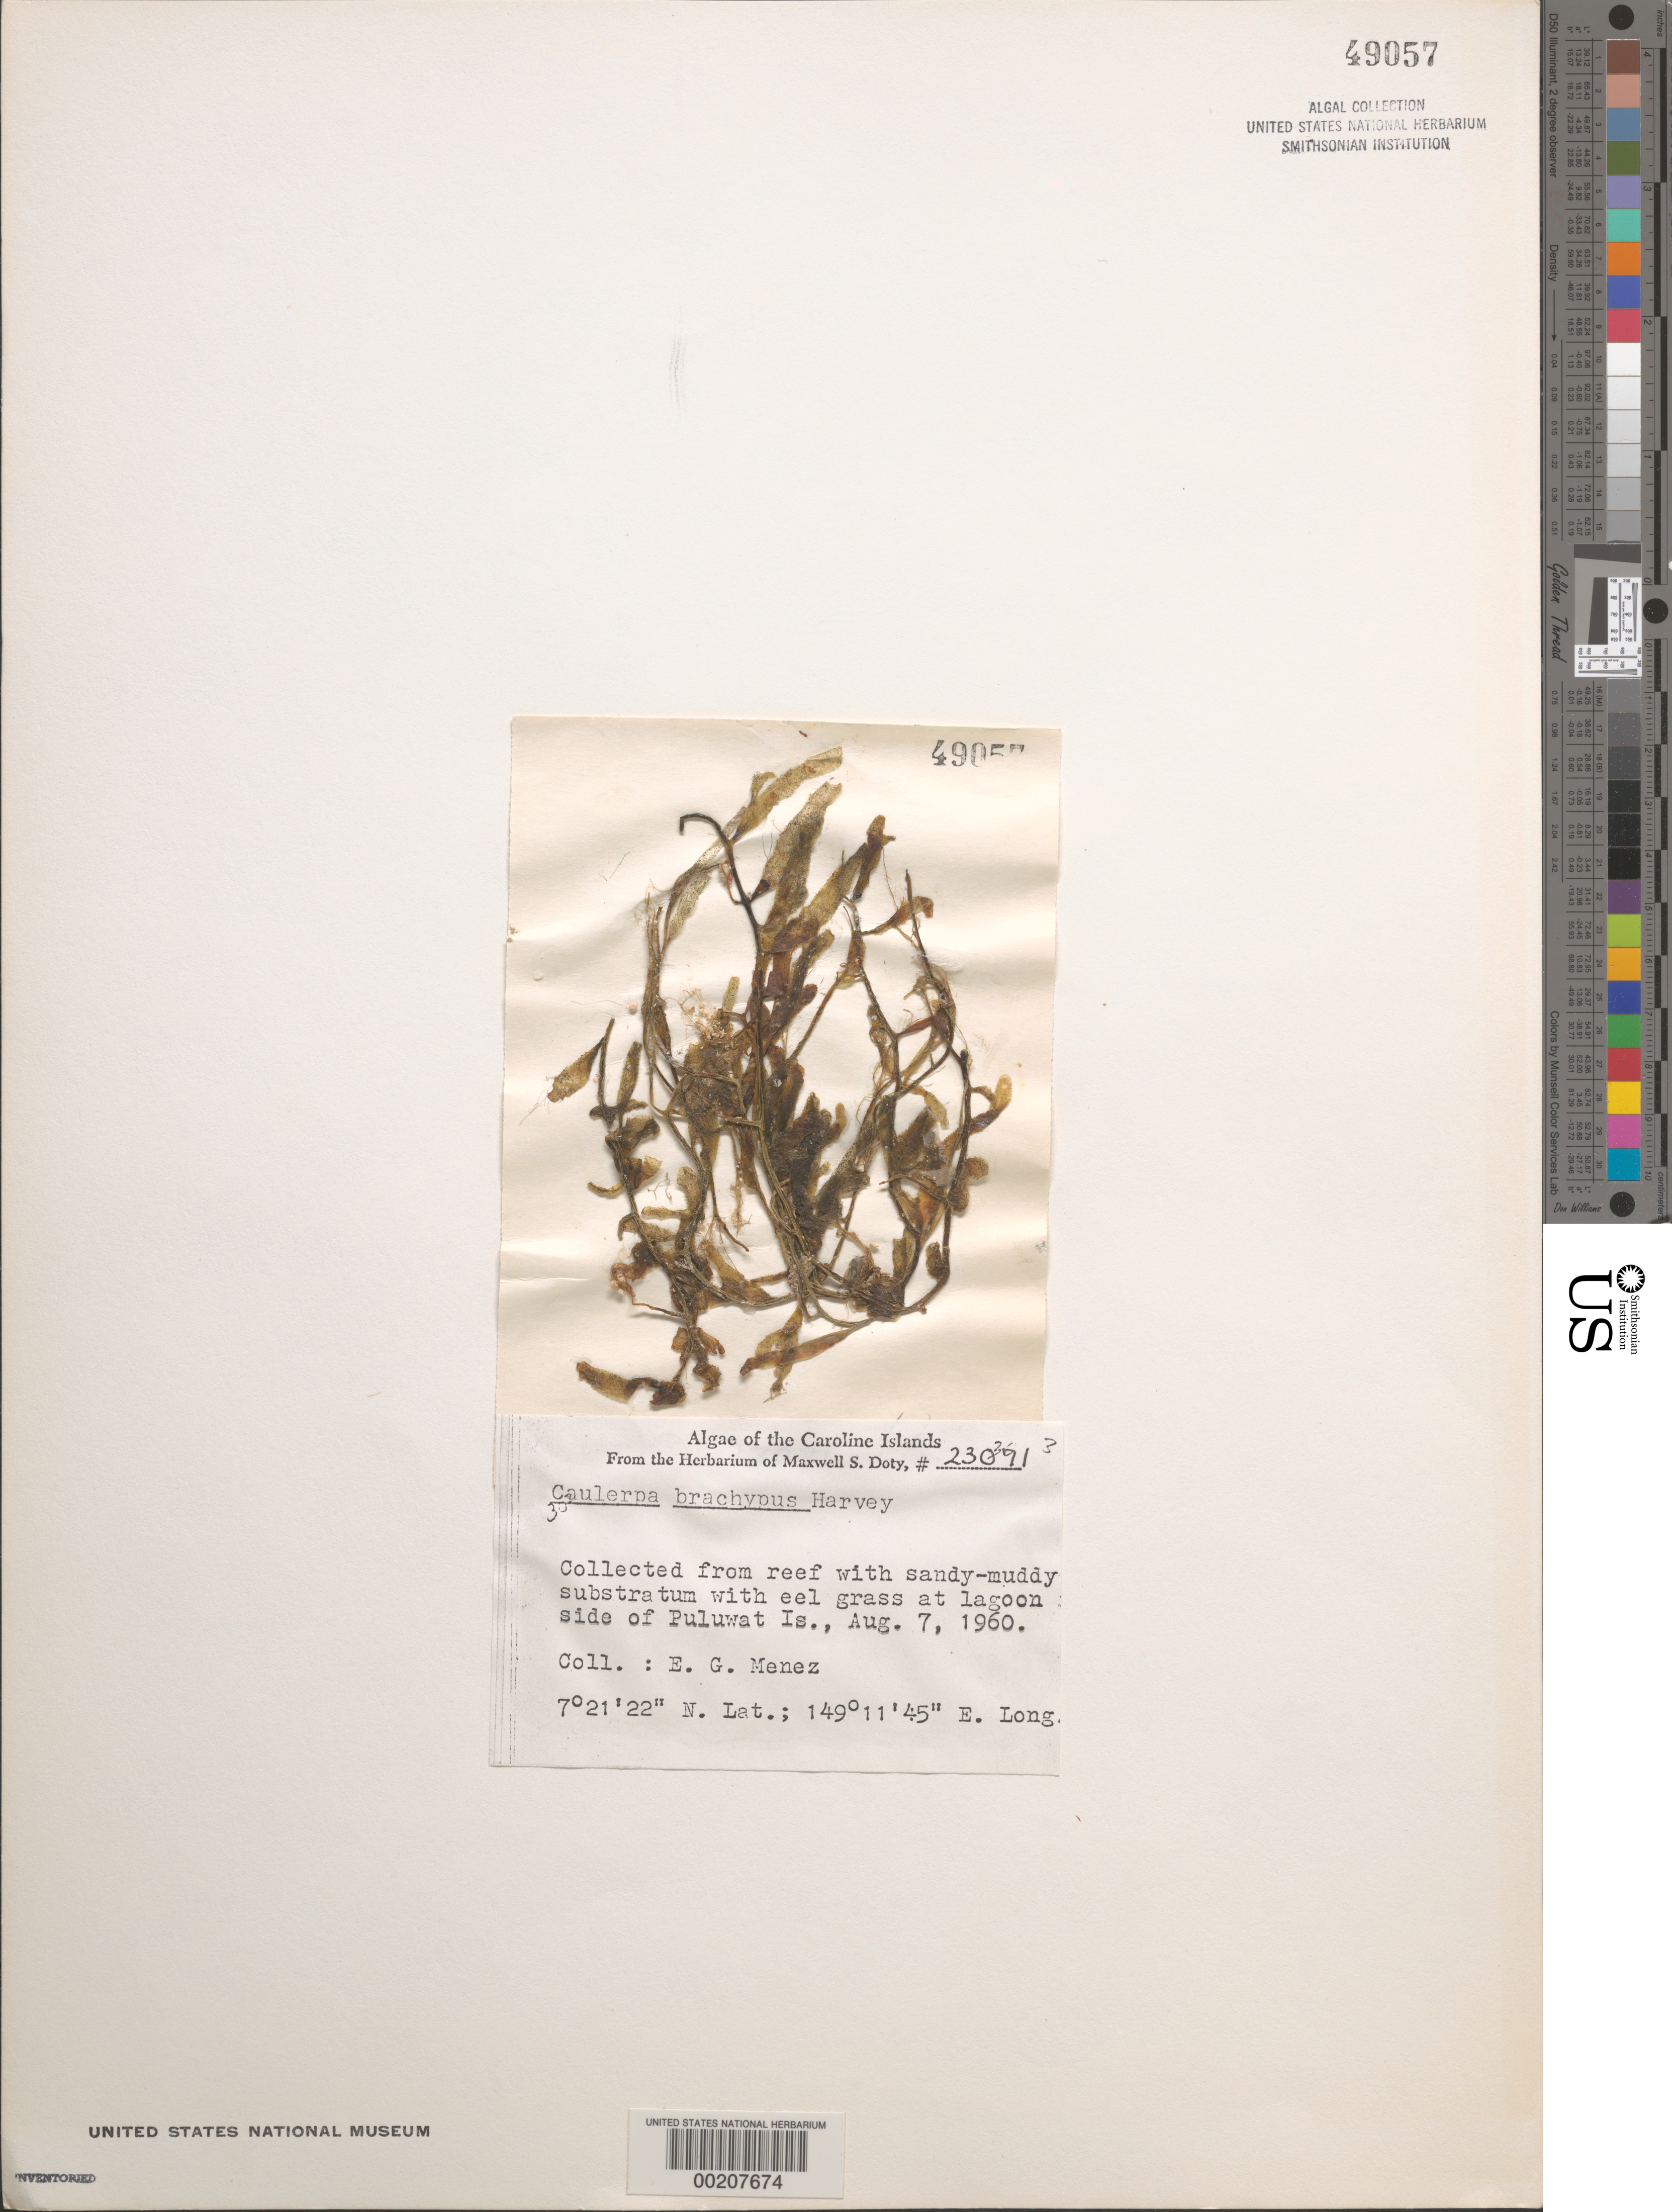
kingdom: Plantae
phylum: Chlorophyta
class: Ulvophyceae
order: Bryopsidales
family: Caulerpaceae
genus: Caulerpa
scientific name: Caulerpa brachypus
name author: Harv.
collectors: Meñez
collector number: MSD 23091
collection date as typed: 07 Aug 1960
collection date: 1960-08-07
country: Micronesia, Federated States of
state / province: Truk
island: Puluwat Atoll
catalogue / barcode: US 49057